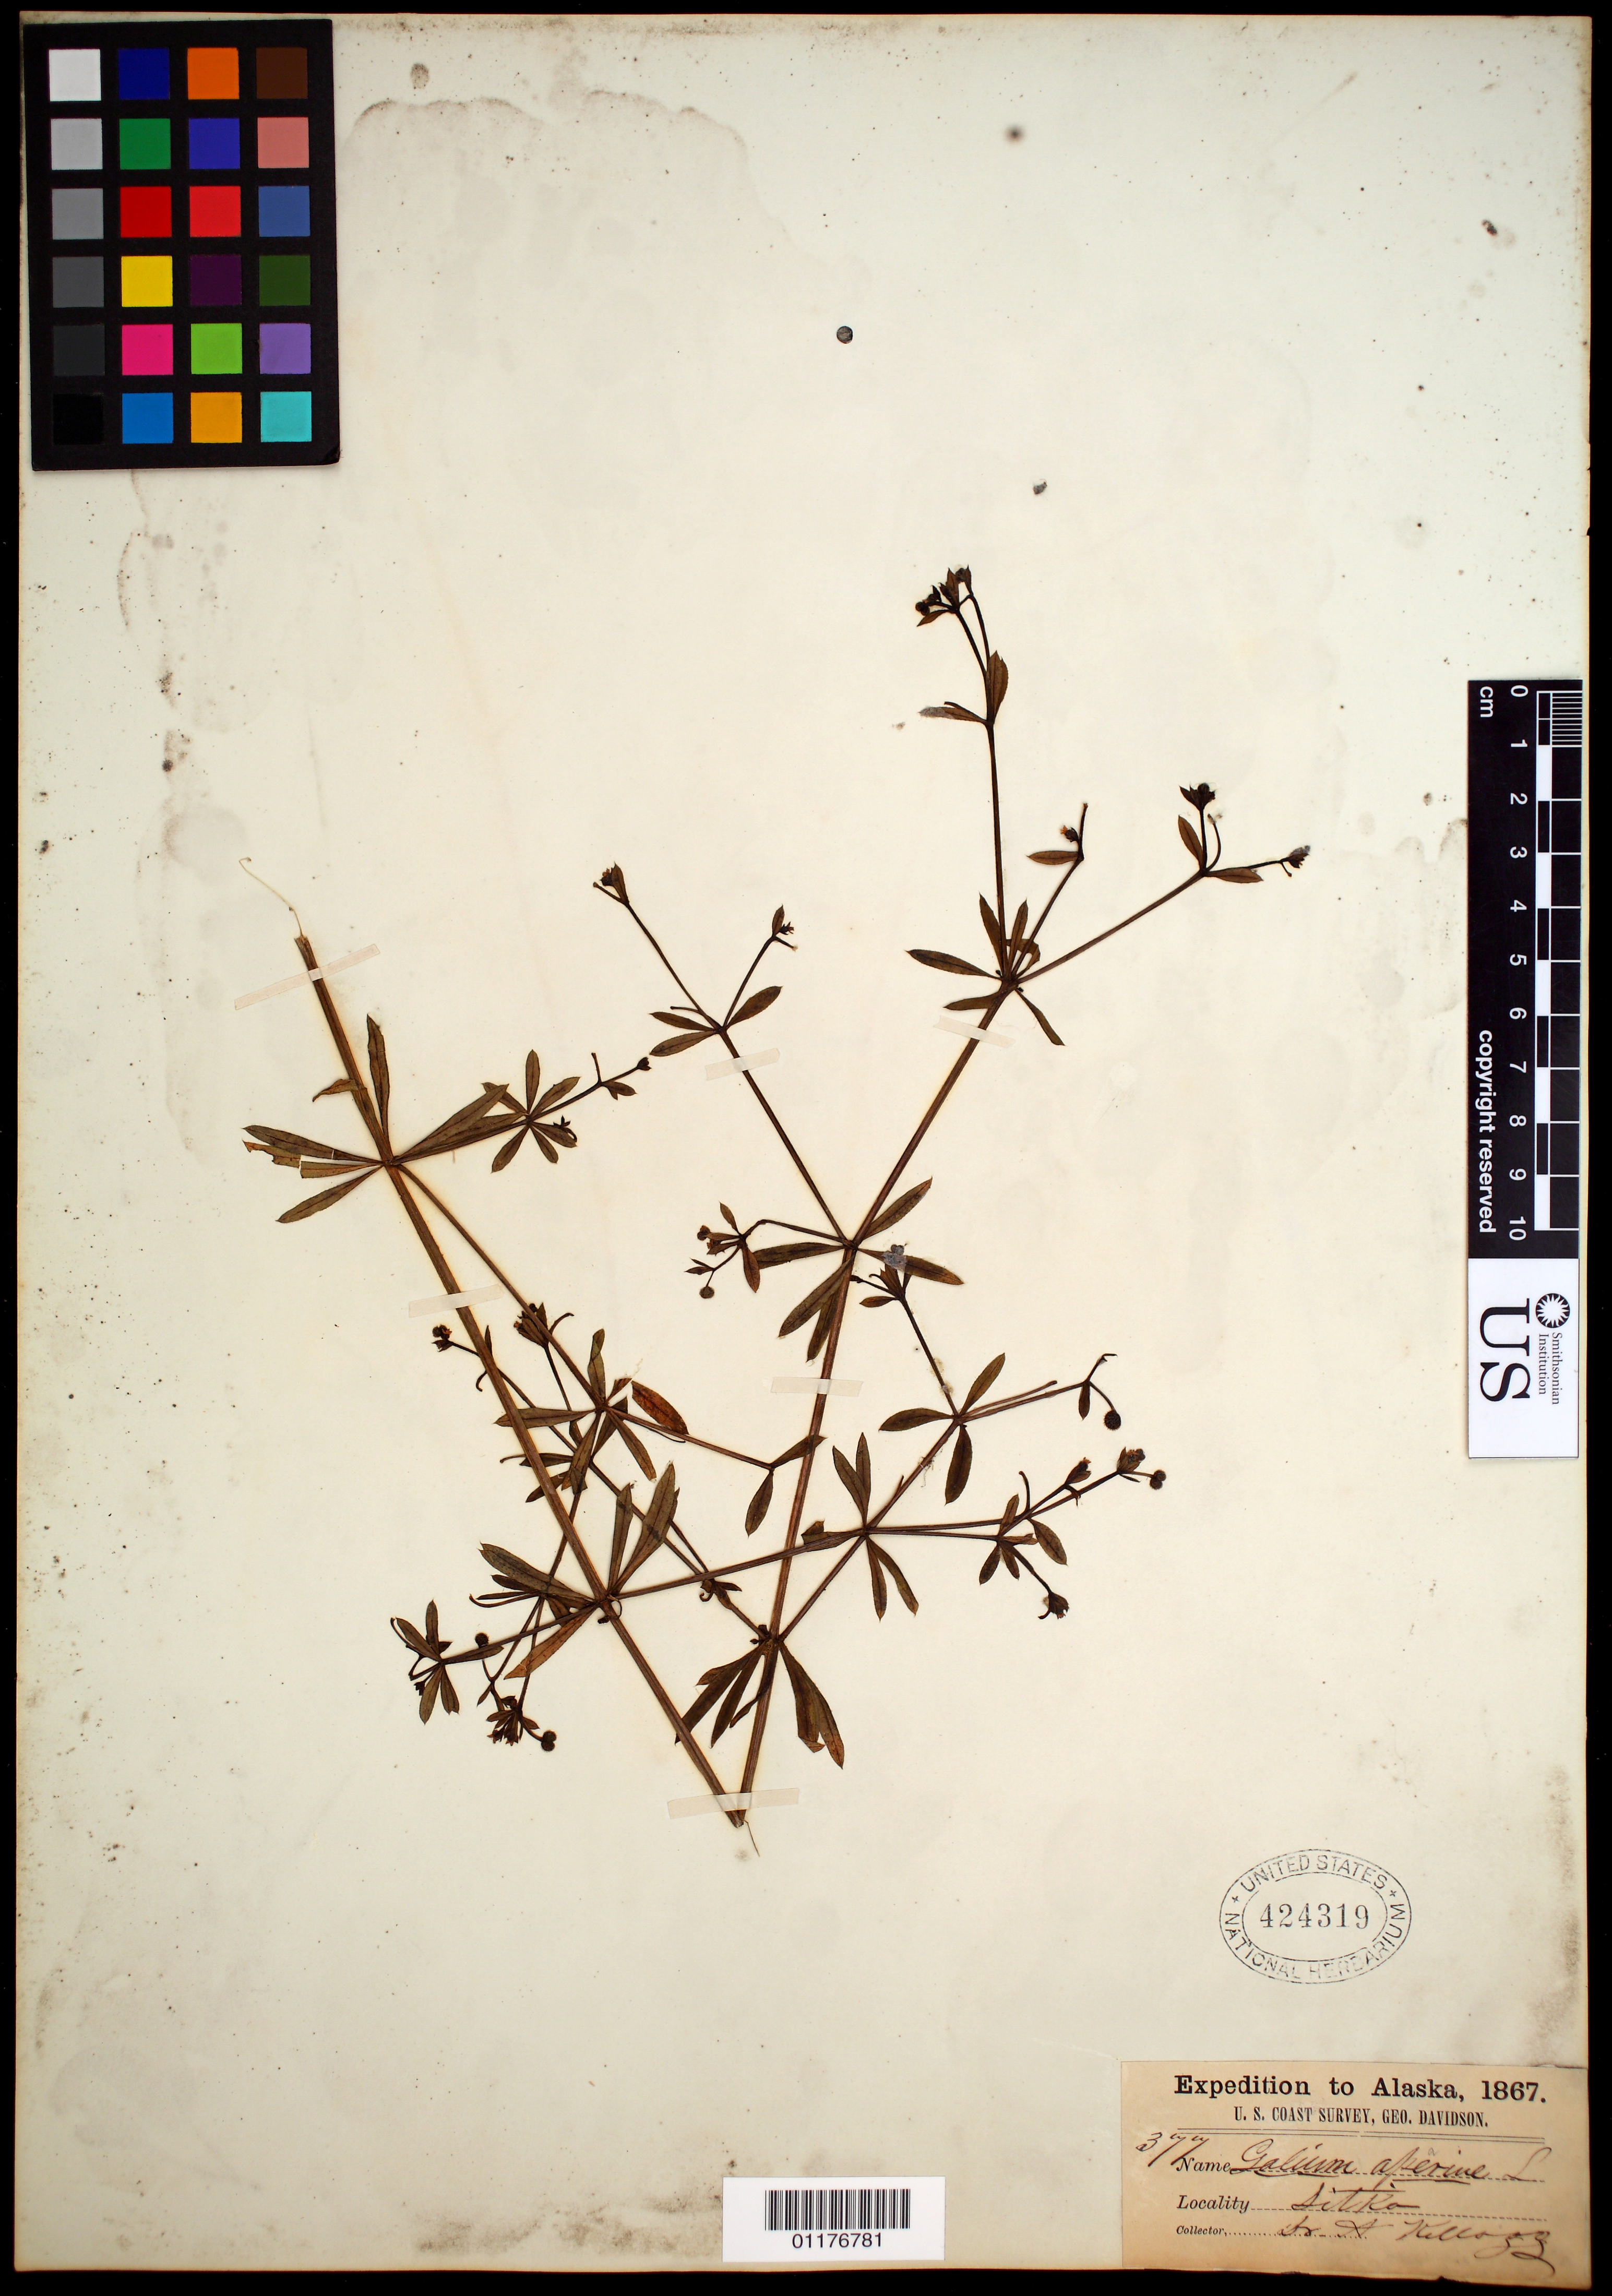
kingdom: Plantae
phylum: Tracheophyta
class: Magnoliopsida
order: Gentianales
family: Rubiaceae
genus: Galium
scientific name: Galium aparine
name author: L.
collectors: A. Kellogg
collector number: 377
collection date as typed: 1867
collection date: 1867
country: United States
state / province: Alaska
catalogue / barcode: US 424319